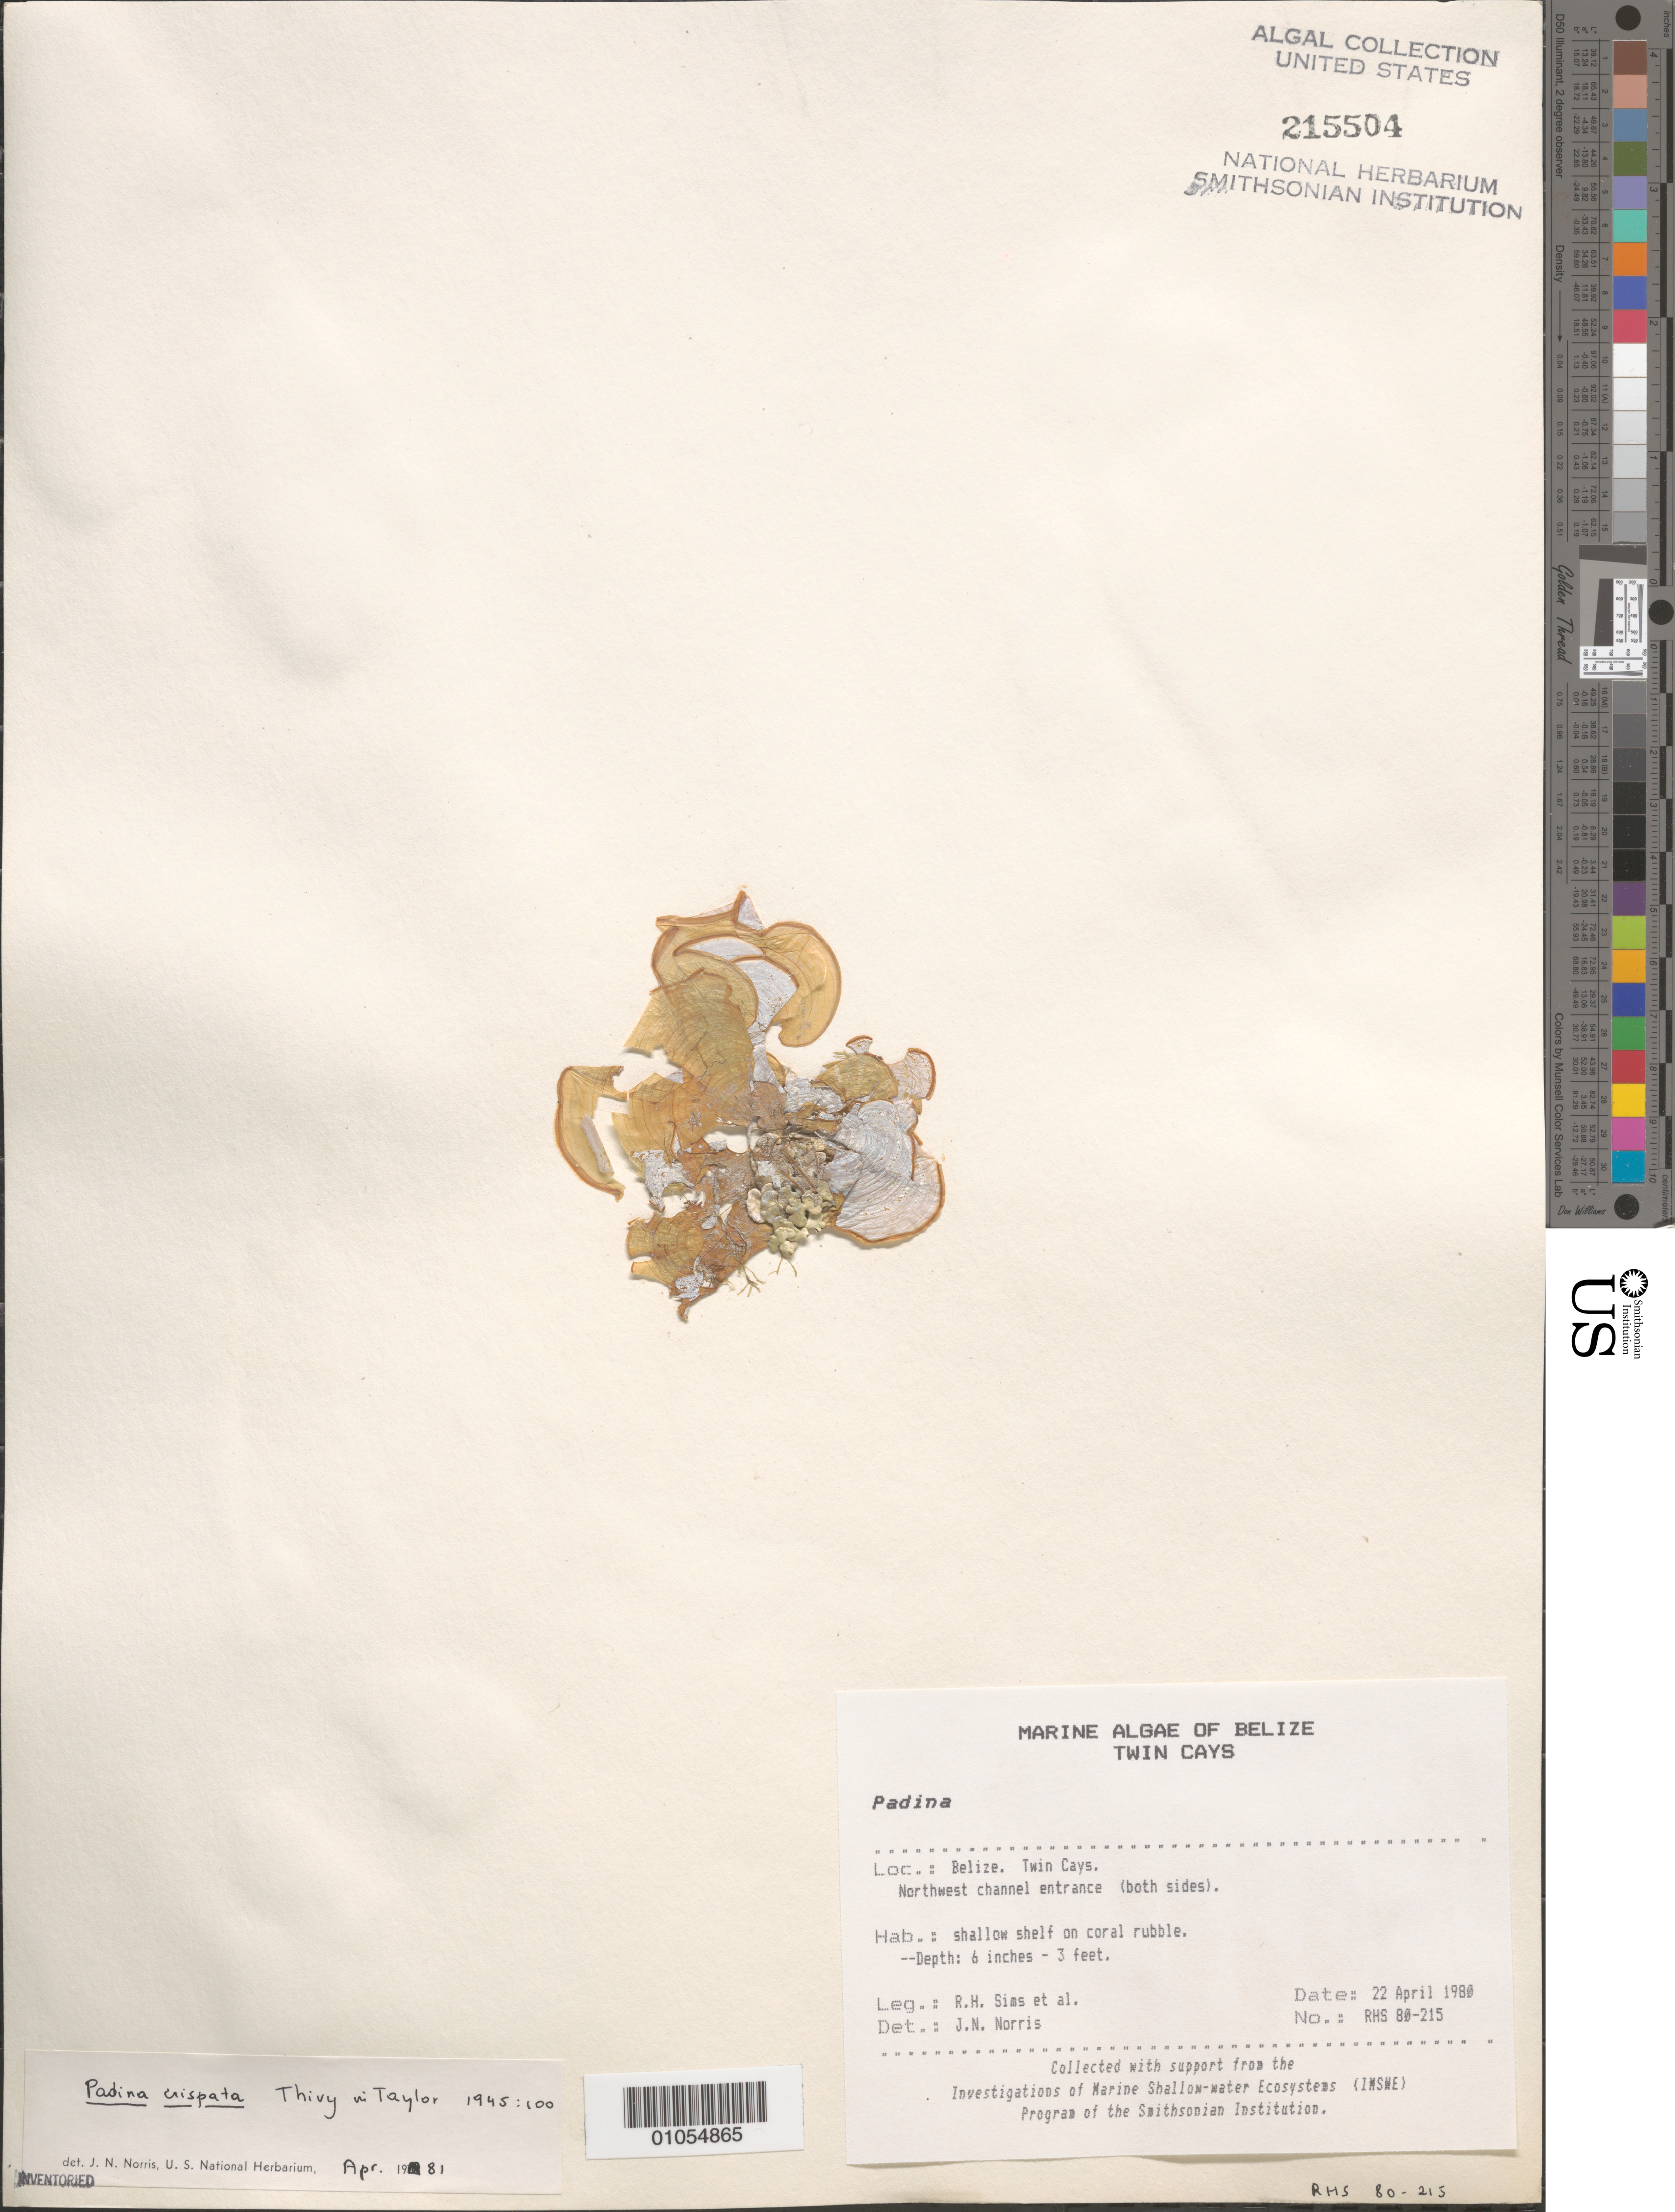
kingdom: Chromista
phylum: Ochrophyta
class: Phaeophyceae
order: Dictyotales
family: Dictyotaceae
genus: Padina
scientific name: Padina crispata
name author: Thivy in W.R. Taylor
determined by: Norris, James N.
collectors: R. H. Sims & et al.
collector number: RHS 80-215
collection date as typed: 22 Apr 1980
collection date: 1980-04-22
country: Belize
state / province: Stann Creek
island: Twin Cays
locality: Northwest channel entrance (both sides)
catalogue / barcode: US 215504